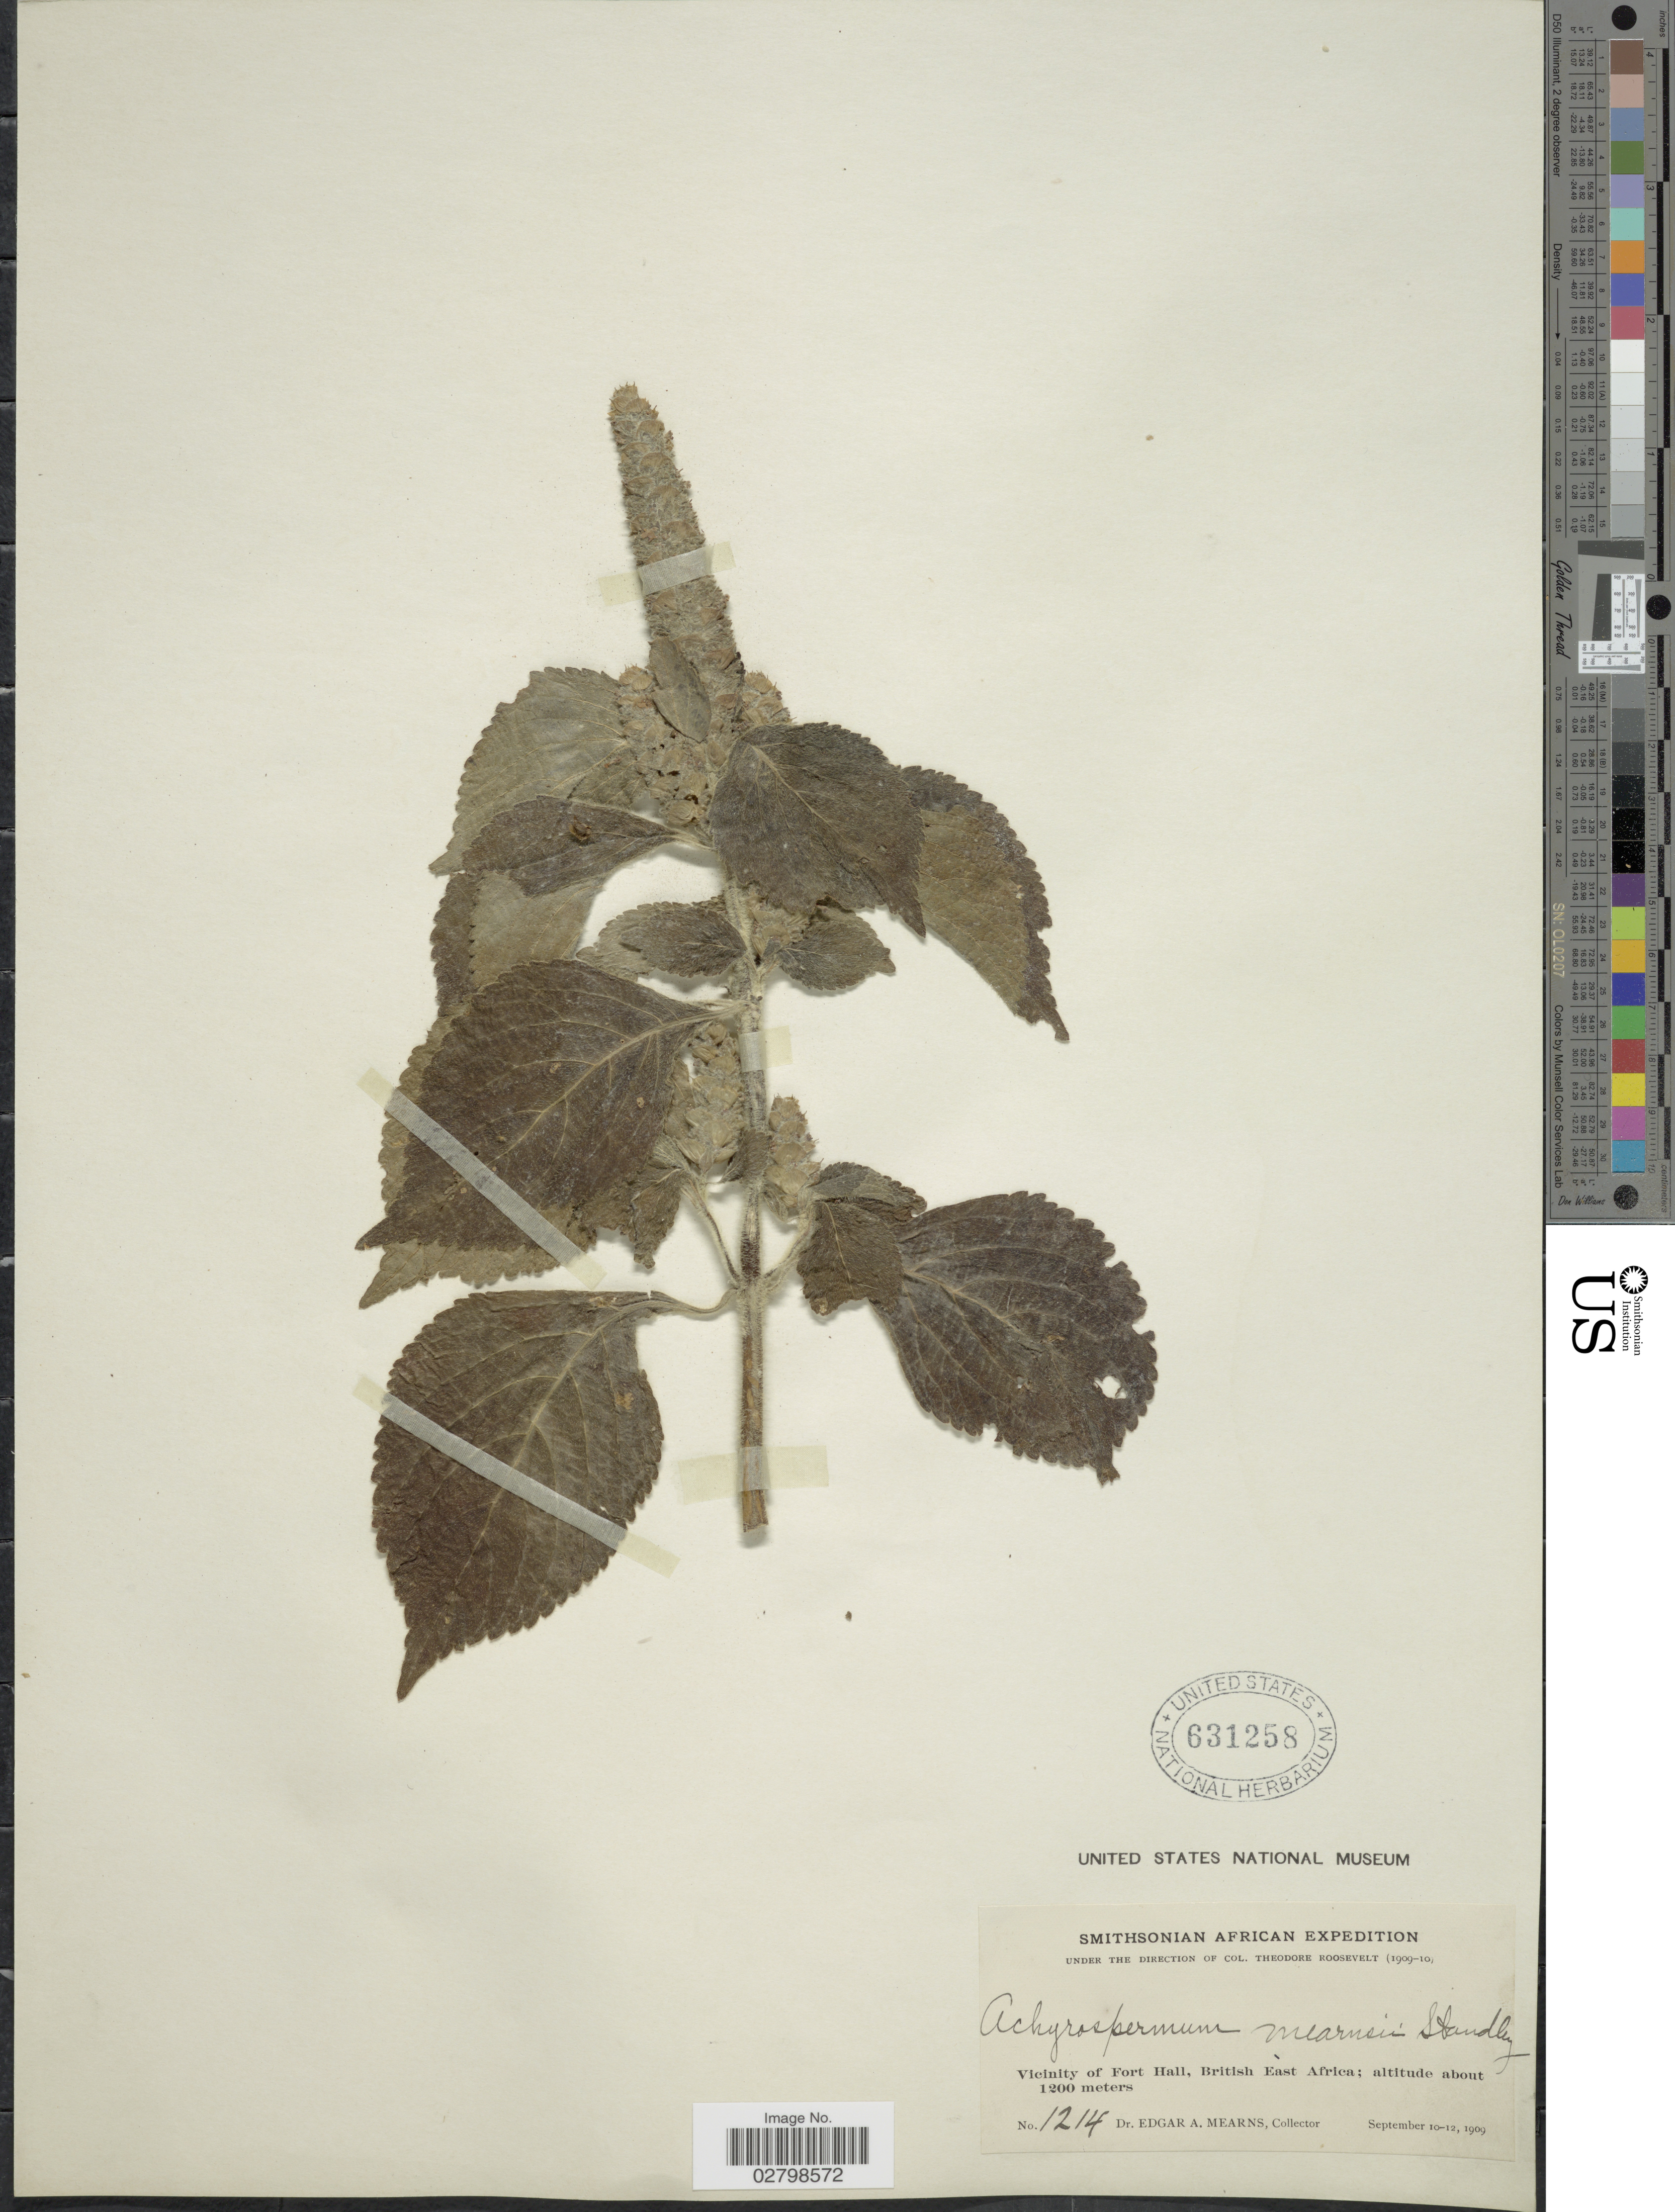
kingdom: Plantae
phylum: Tracheophyta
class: Magnoliopsida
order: Lamiales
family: Lamiaceae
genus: Achyrospermum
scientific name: Achyrospermum mearnsii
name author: Standl.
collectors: E. A. Mearns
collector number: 1214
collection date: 1909-09-10/1909-09-12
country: Kenya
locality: Vicinity of Fort Hall, British East Africa.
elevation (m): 1200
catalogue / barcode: US 631258